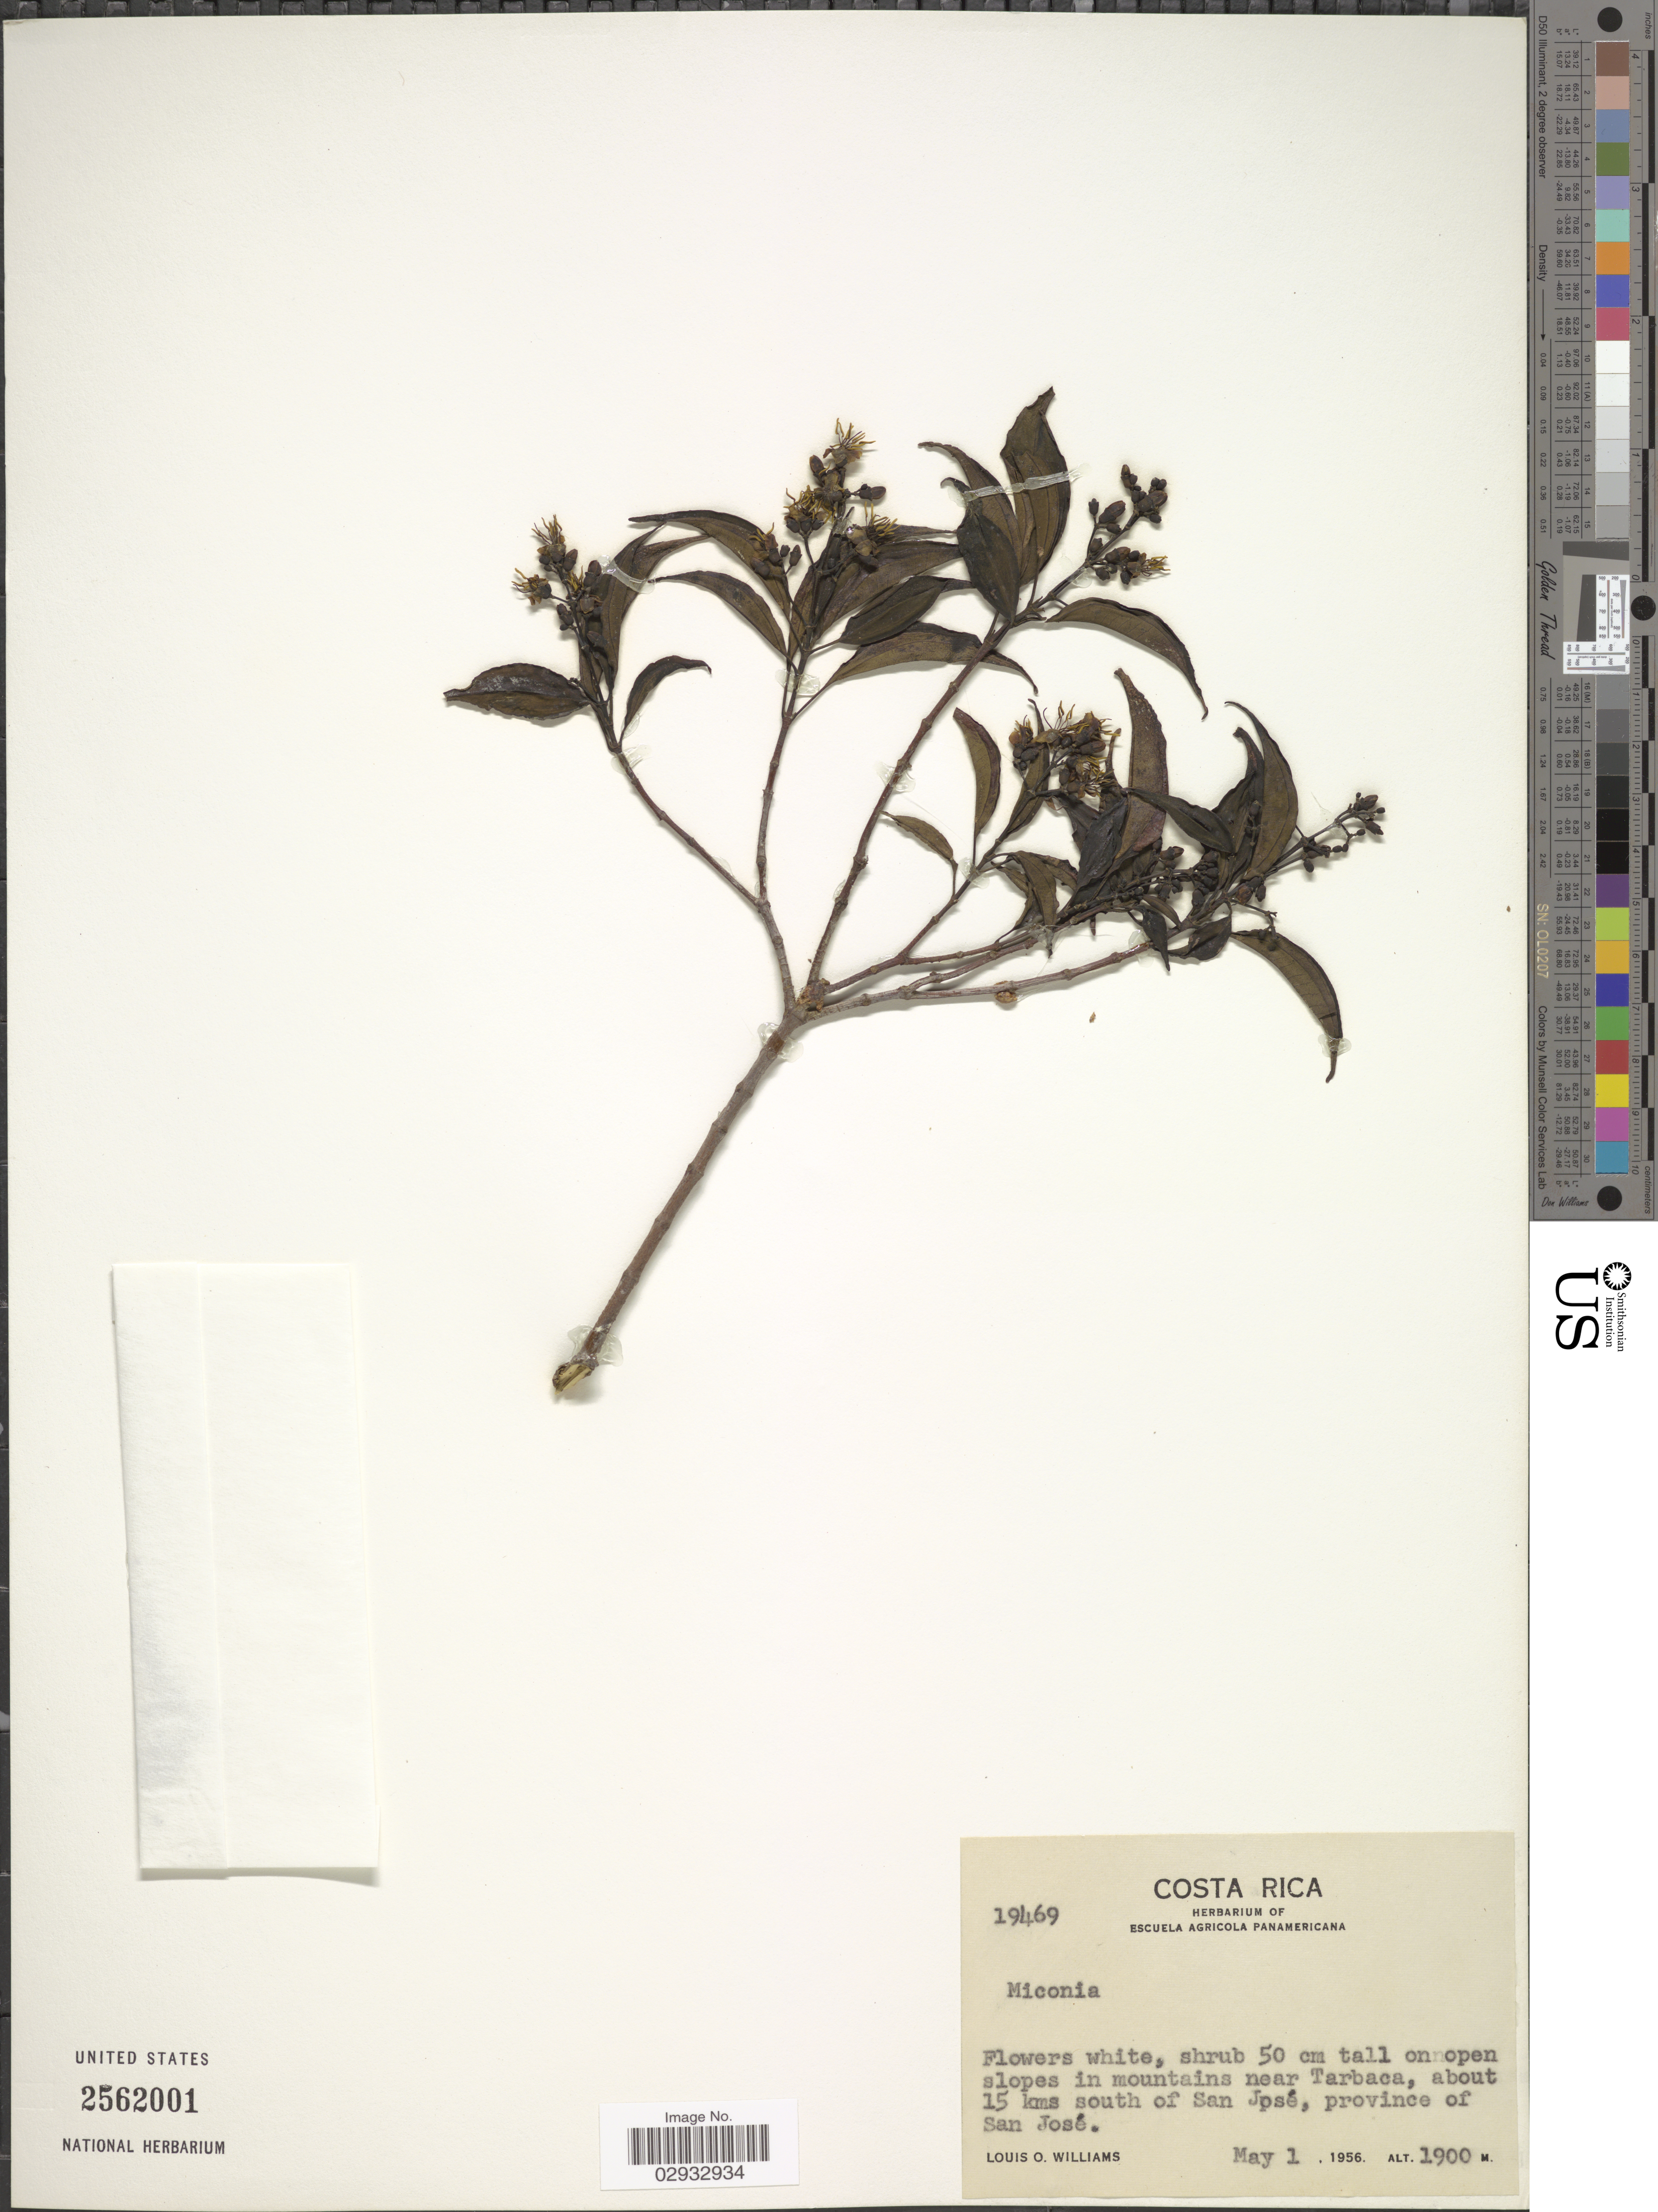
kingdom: Plantae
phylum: Tracheophyta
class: Magnoliopsida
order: Myrtales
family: Melastomataceae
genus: Miconia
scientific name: Miconia humilis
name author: Cogn.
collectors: L. O. Williams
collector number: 19469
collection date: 1956-05-01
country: Costa Rica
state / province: San José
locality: On open slopes in mountains near Tarbaca, about 15 kms south of San José, province of San José.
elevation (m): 1900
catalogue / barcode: US 2562001